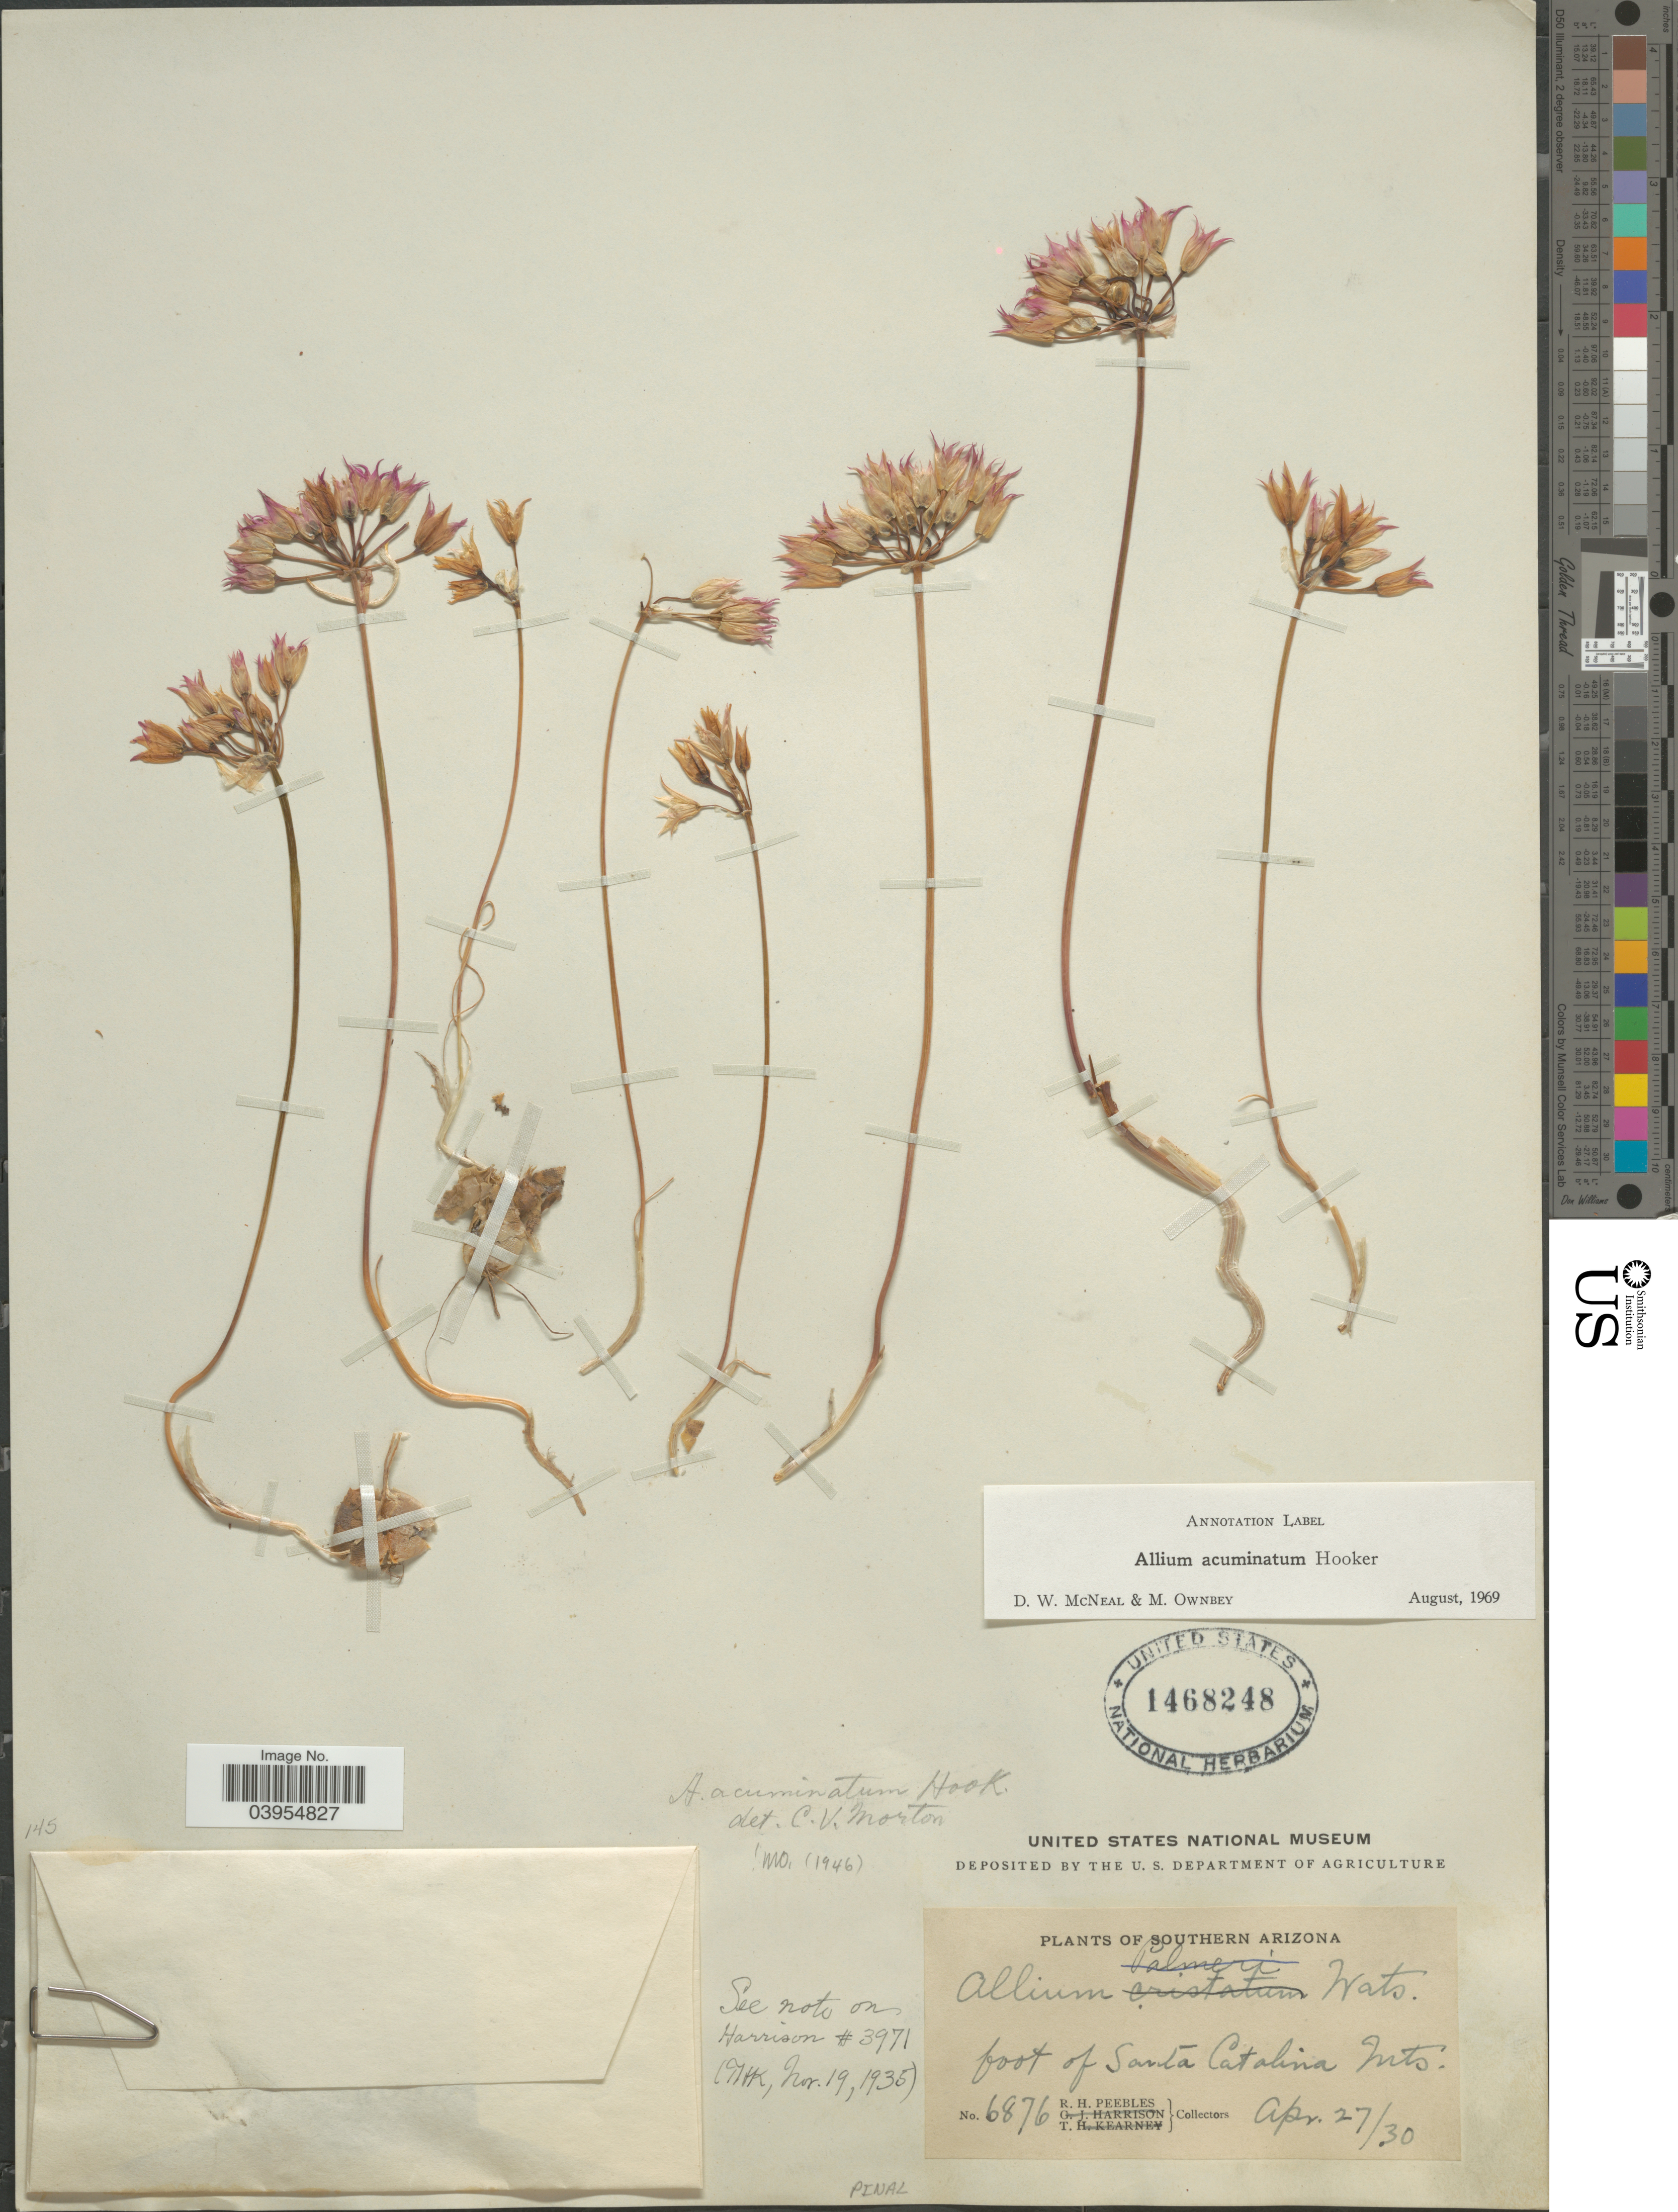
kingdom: Plantae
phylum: Tracheophyta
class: Liliopsida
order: Asparagales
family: Amaryllidaceae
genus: Allium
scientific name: Allium acuminatum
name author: Hook.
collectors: R. H. Peebles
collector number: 6876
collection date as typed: Transcribed d/m/y: 27/4/30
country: United States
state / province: Arizona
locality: Southern Arizona. Foot of Santa Catalina Mts. Pinal.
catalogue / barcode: US 1468248